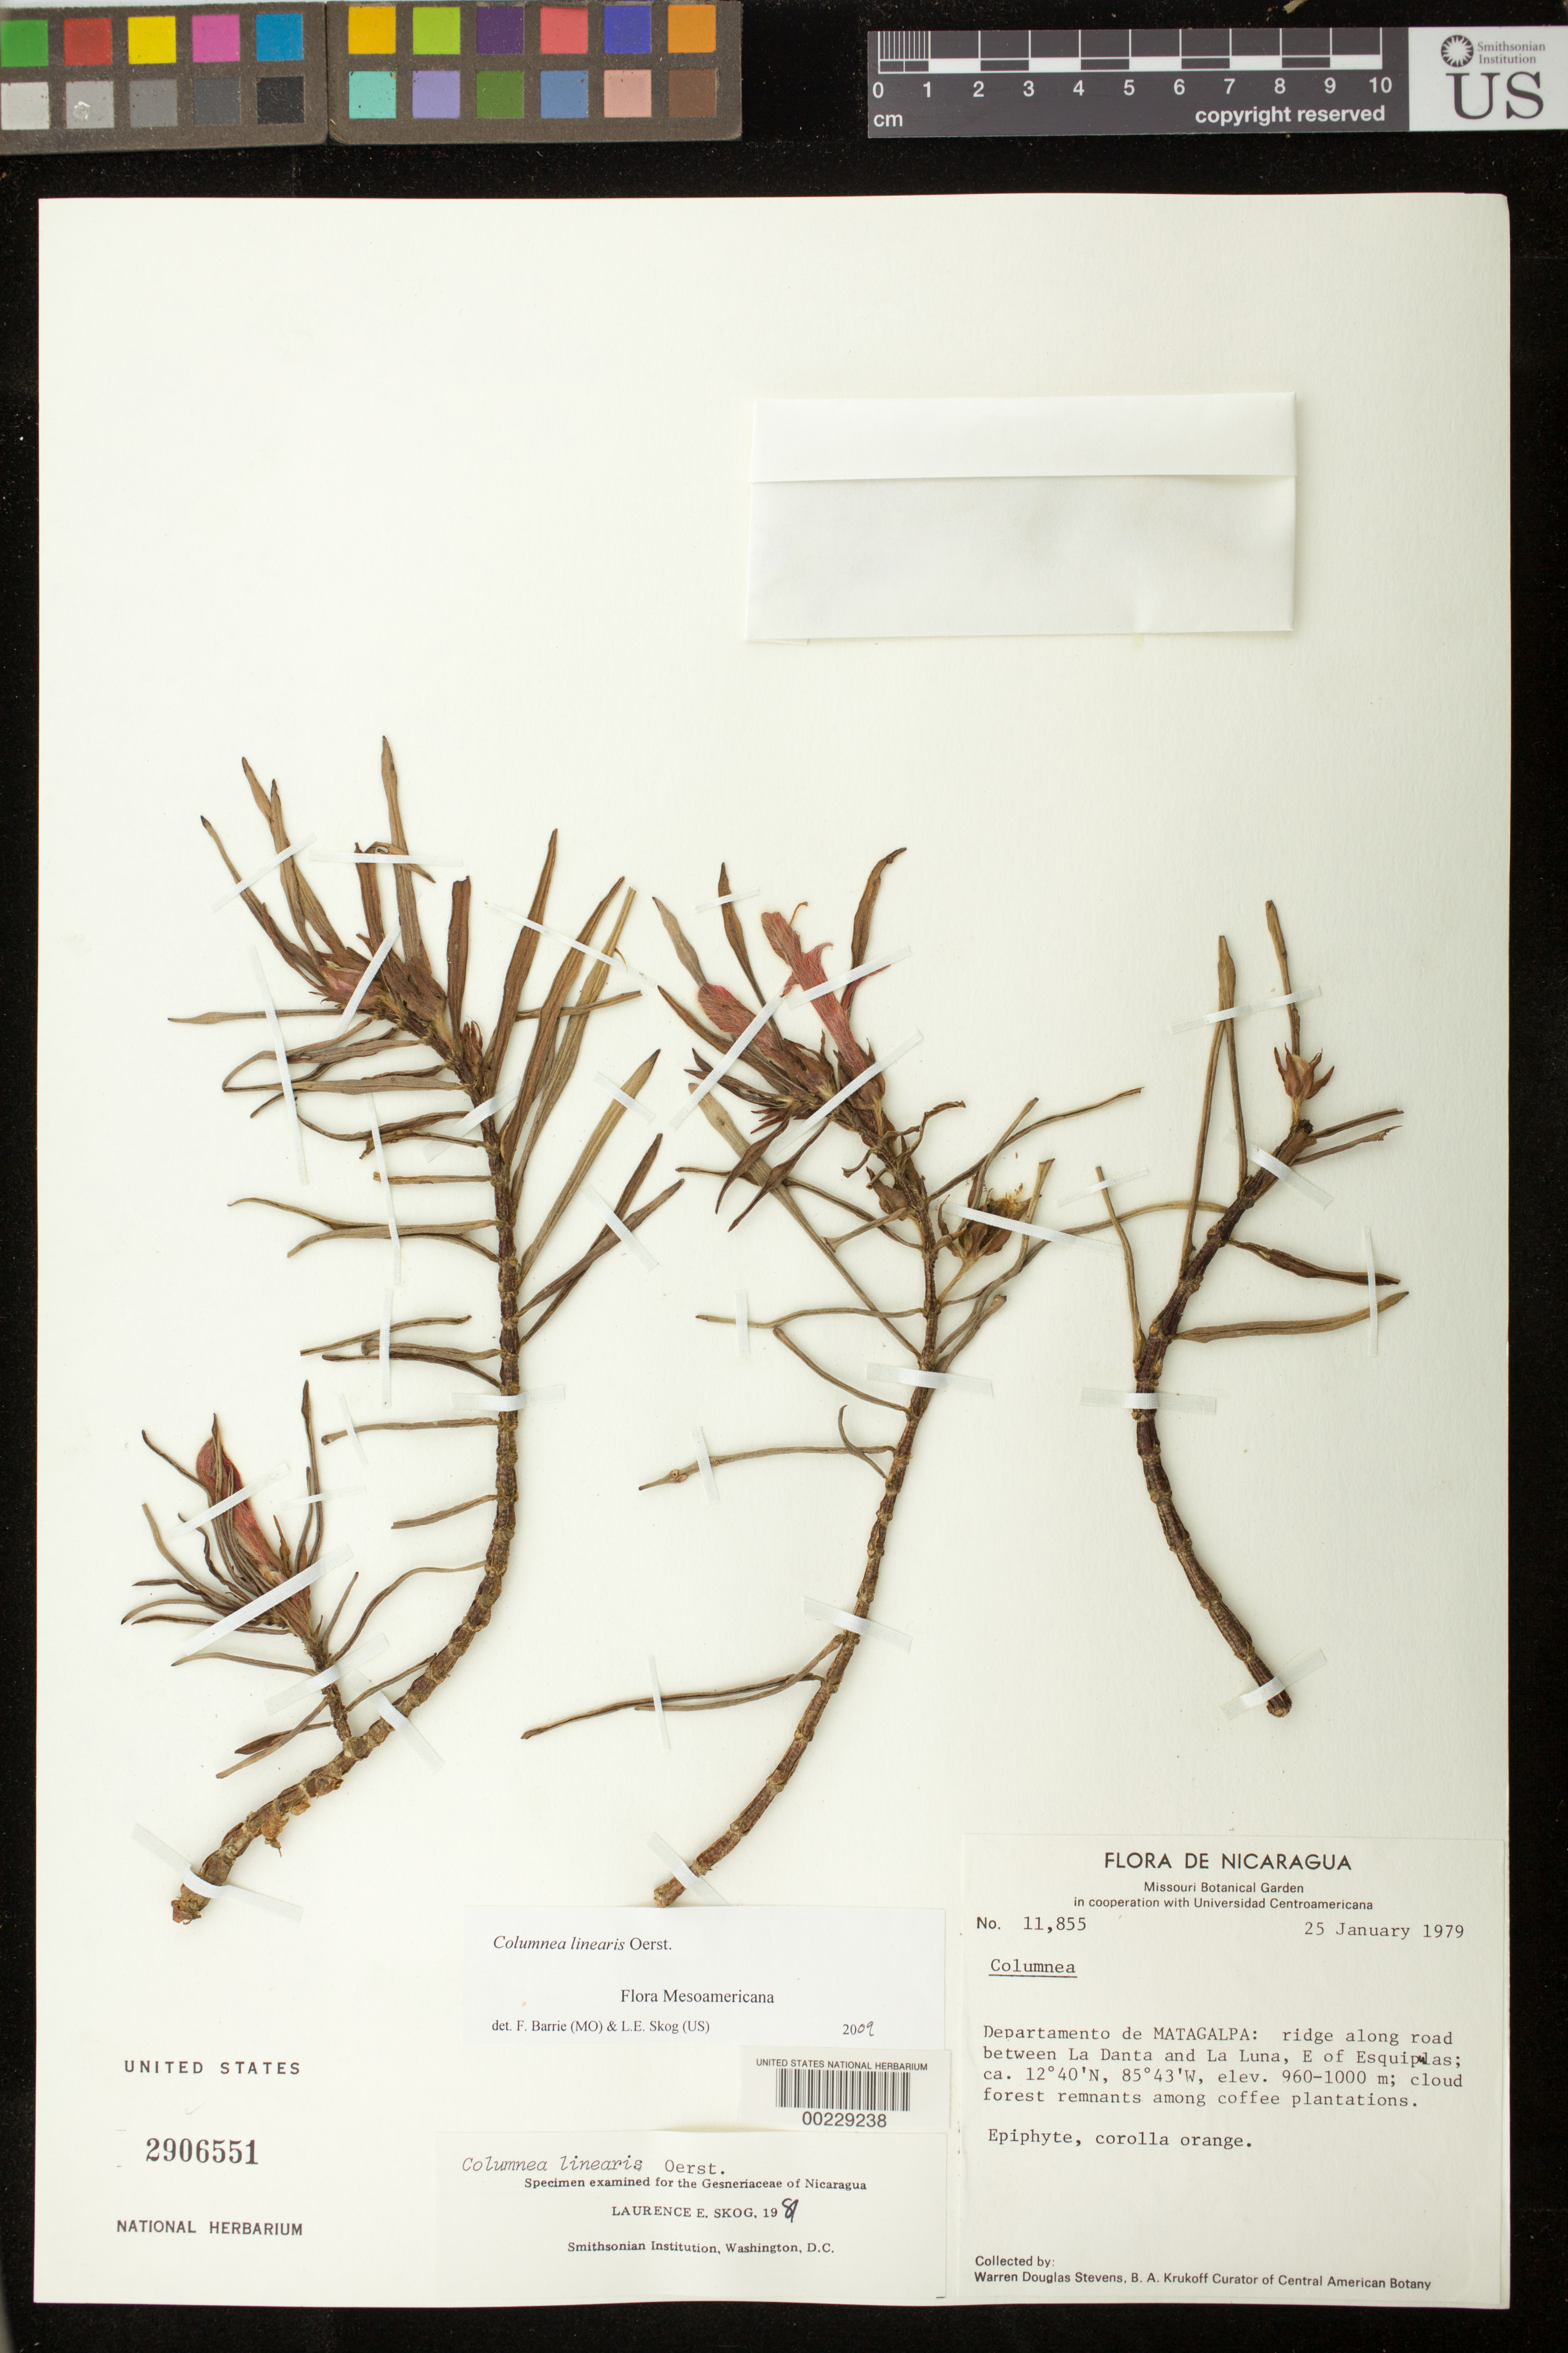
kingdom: Plantae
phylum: Tracheophyta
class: Magnoliopsida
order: Lamiales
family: Gesneriaceae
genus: Columnea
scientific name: Columnea linearis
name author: Oerst.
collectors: W. D. Stevens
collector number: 11855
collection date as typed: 25 Jan 1979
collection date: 1979-01-25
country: Nicaragua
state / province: Matagalpa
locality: Ridge along road between La Danta and La Luna, E of Esquiplas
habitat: Cloud forest remnants among coffee plantations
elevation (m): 960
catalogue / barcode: US 2906551